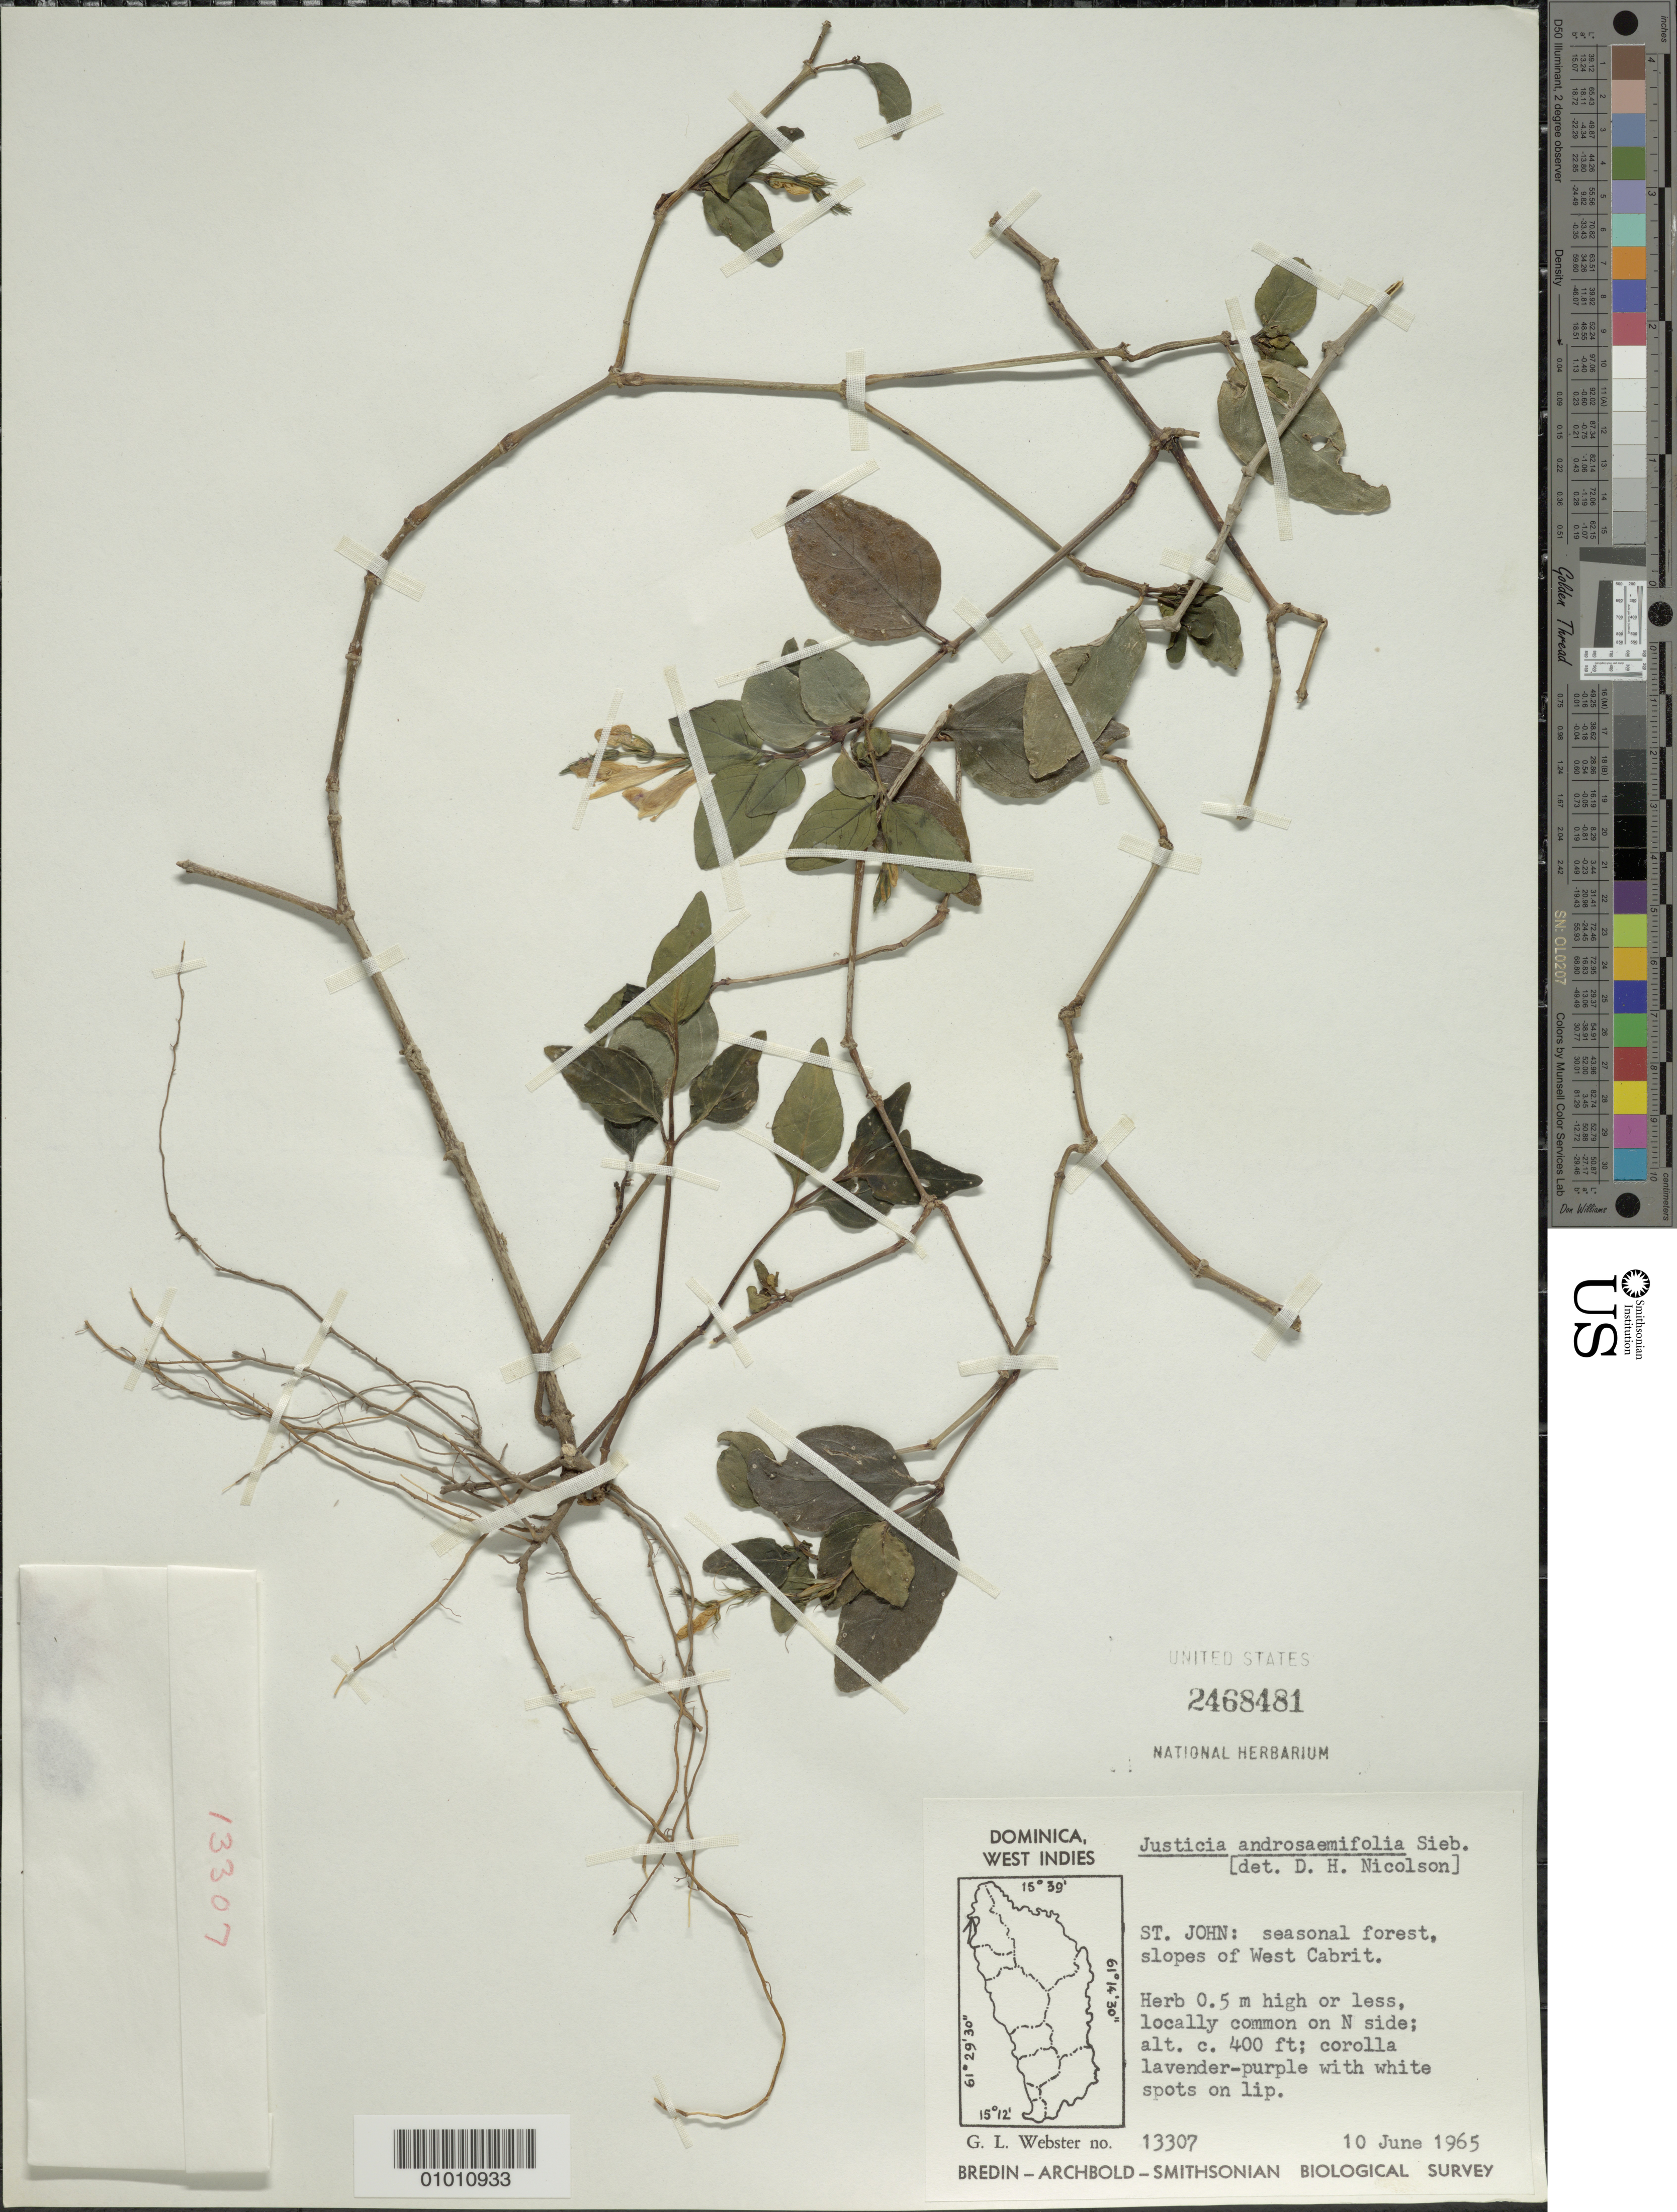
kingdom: Plantae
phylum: Tracheophyta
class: Magnoliopsida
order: Lamiales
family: Acanthaceae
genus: Justicia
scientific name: Justicia androsaemifolia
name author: Lindau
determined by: Nicolson, Dan H.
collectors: G. L. Webster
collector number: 13307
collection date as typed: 10 Jun 1965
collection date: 1965-06-10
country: Dominica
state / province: St. John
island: Dominica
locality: Slopes of West Cabrit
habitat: Seasonal forest; Locally common on N side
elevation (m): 122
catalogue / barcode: US 2468481